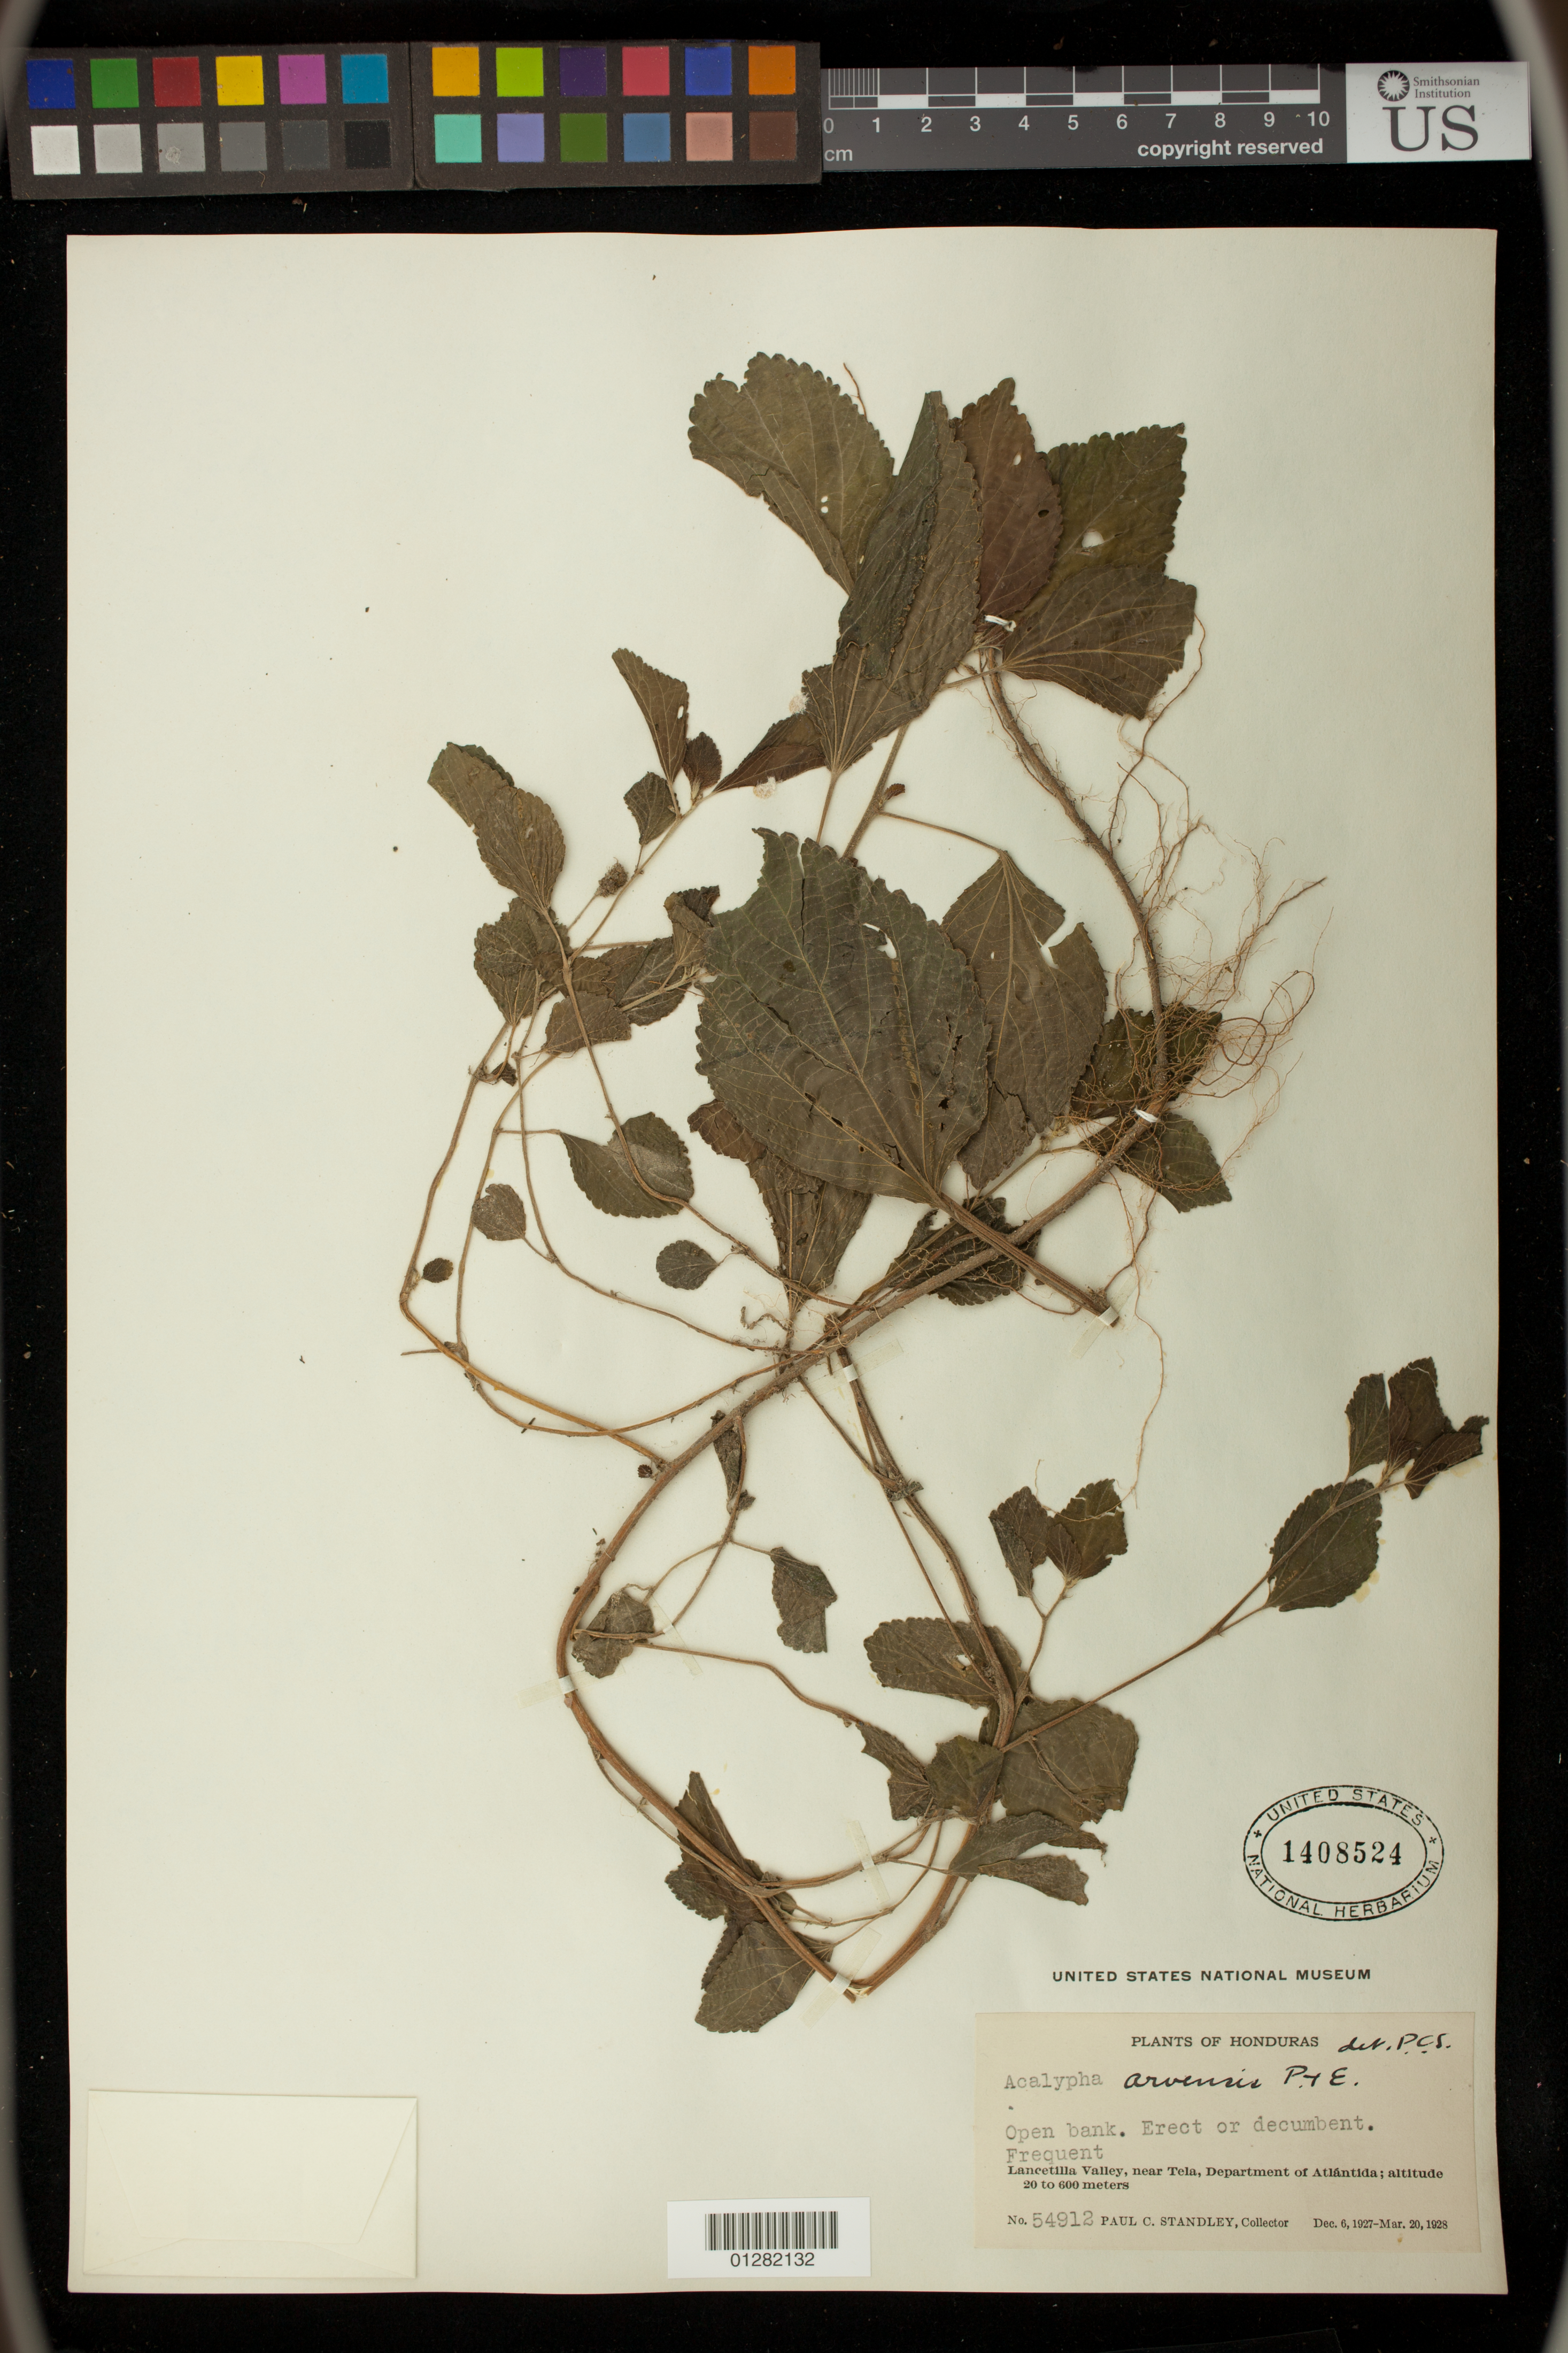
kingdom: Plantae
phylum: Tracheophyta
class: Magnoliopsida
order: Malpighiales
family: Euphorbiaceae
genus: Acalypha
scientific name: Acalypha arvensis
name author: Poepp.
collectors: P. C. Standley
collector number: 54912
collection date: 1927-12-06/1928-03-20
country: Honduras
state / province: Atlántida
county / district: Tela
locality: Lancetilla Valley, near Tela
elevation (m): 20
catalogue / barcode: US 1408524